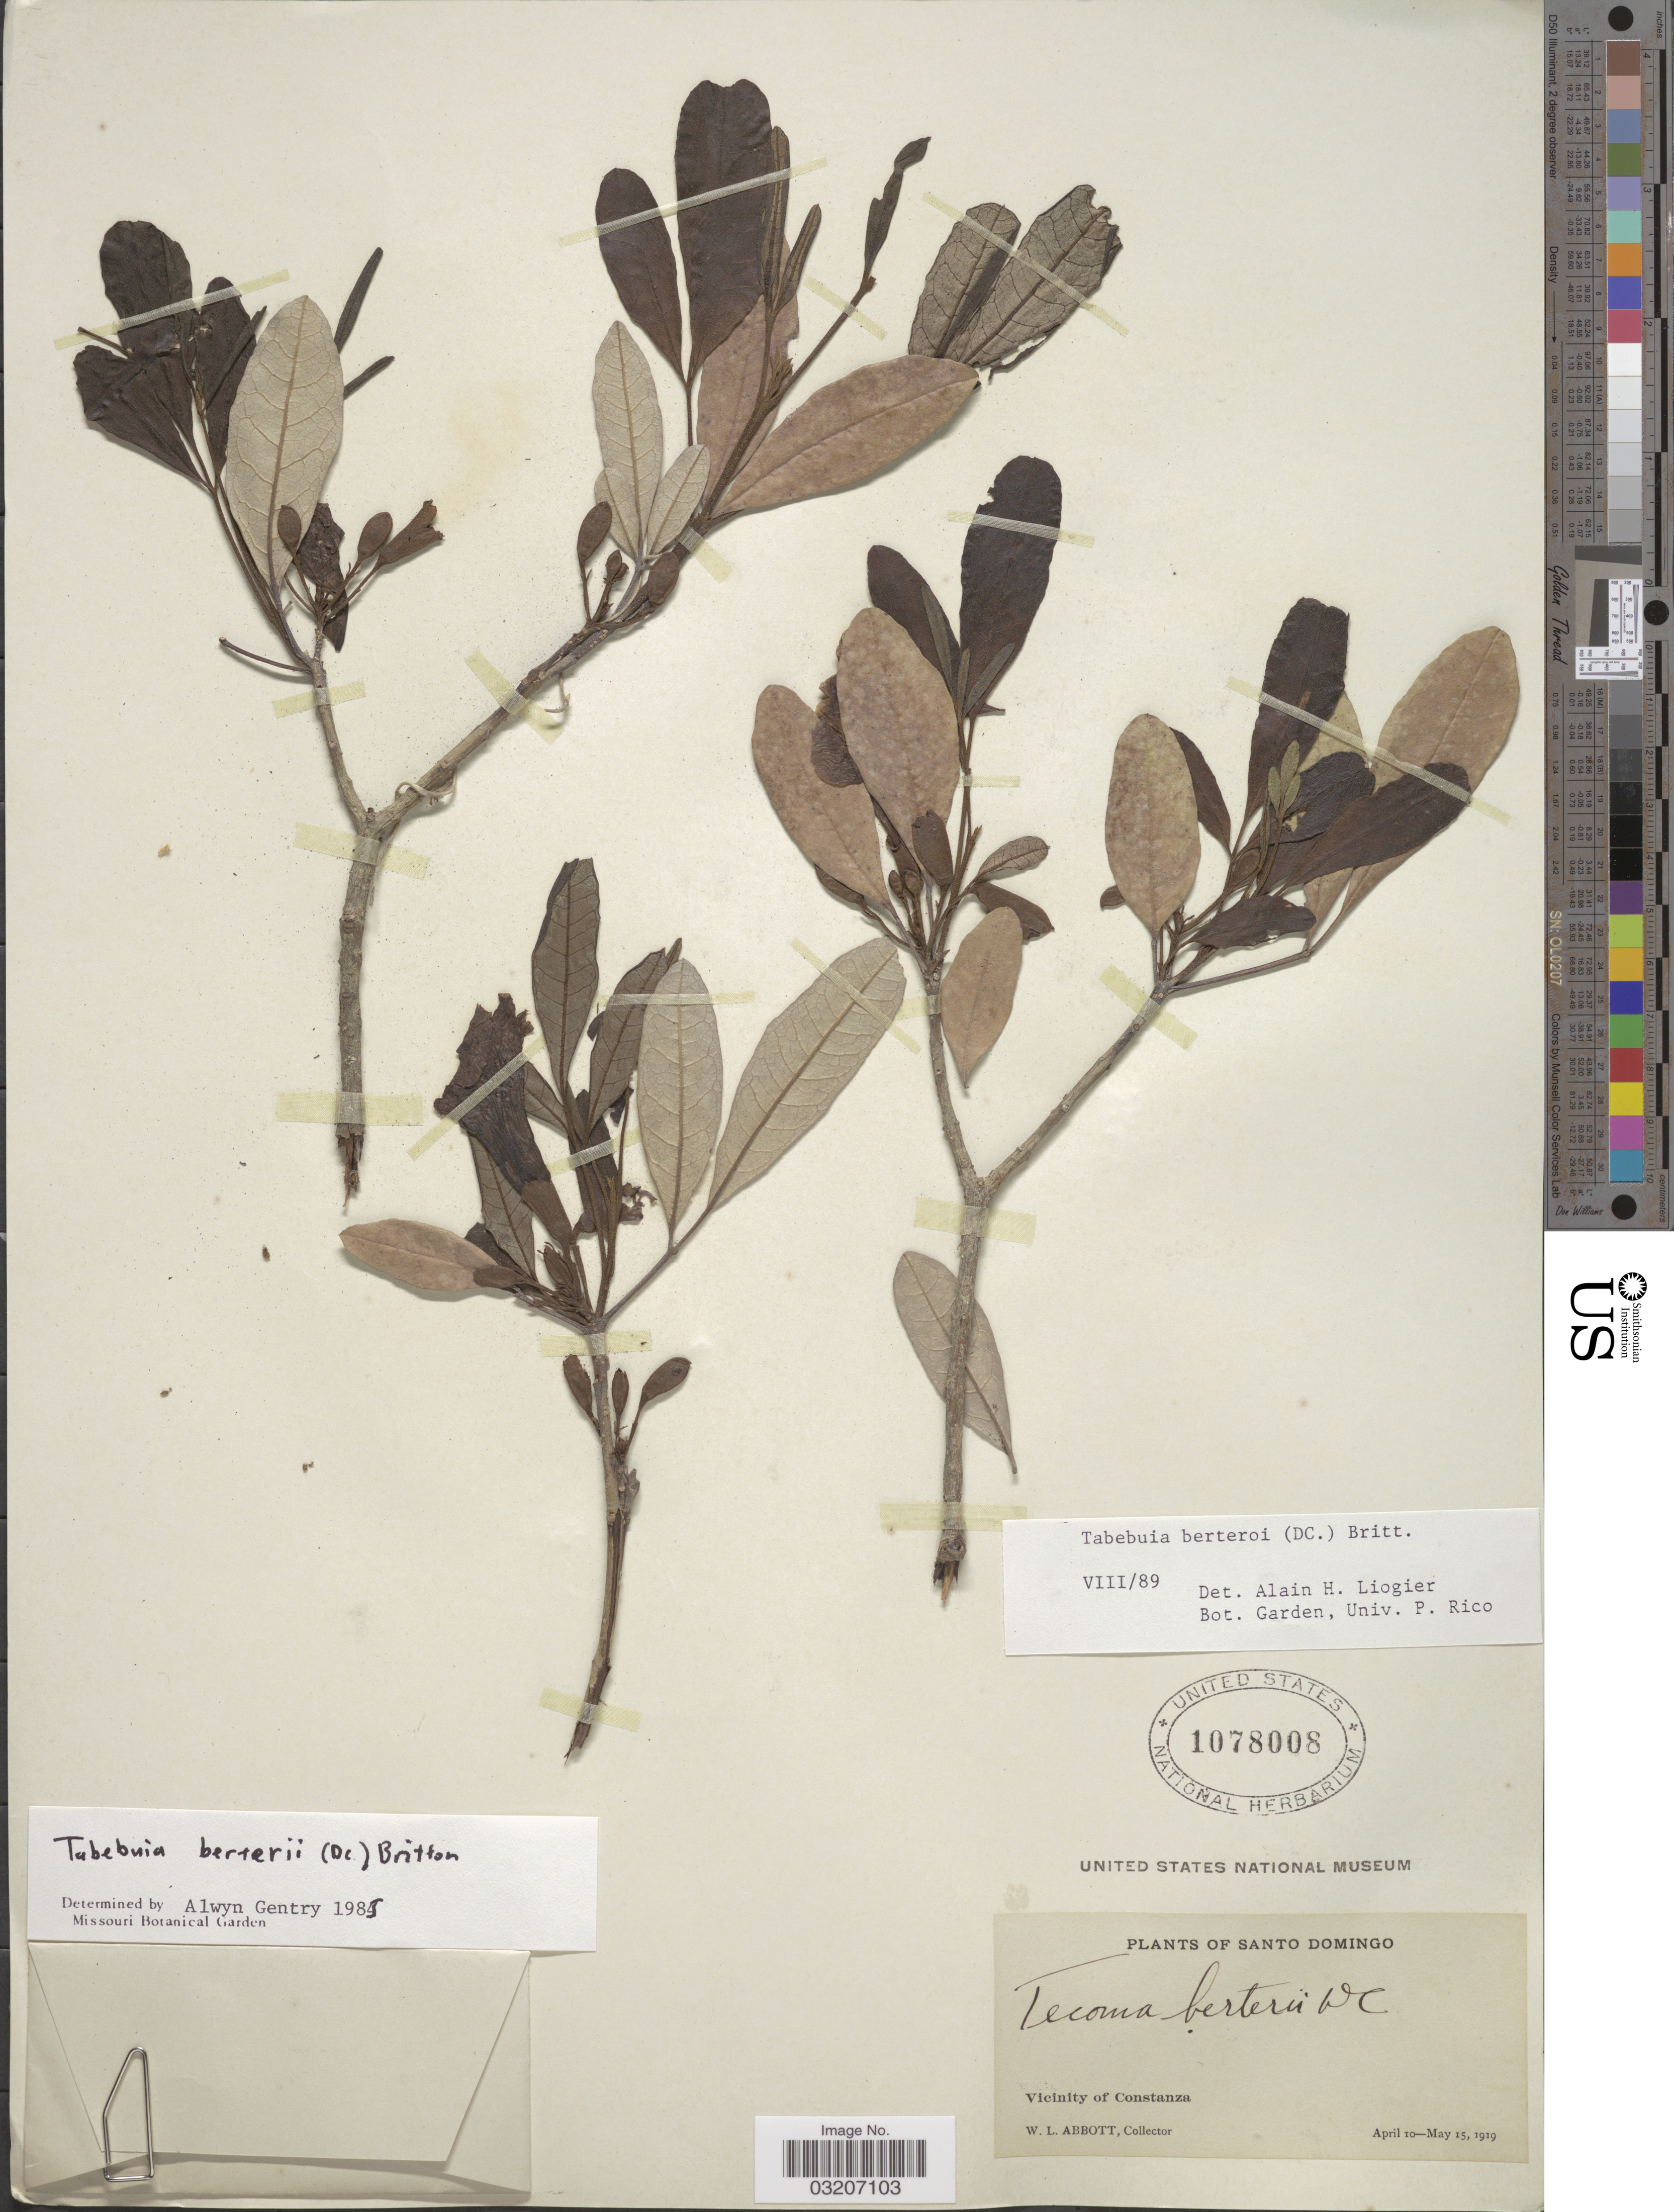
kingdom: Plantae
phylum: Tracheophyta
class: Magnoliopsida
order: Lamiales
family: Bignoniaceae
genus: Tabebuia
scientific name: Tabebuia berteroi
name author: (DC.) Britton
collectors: W. L. Abbott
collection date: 1919-04-10/1919-05-15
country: Ecuador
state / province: Tsáchilas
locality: Santo Domingo. Vicinity of Constanza.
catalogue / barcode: US 1078008